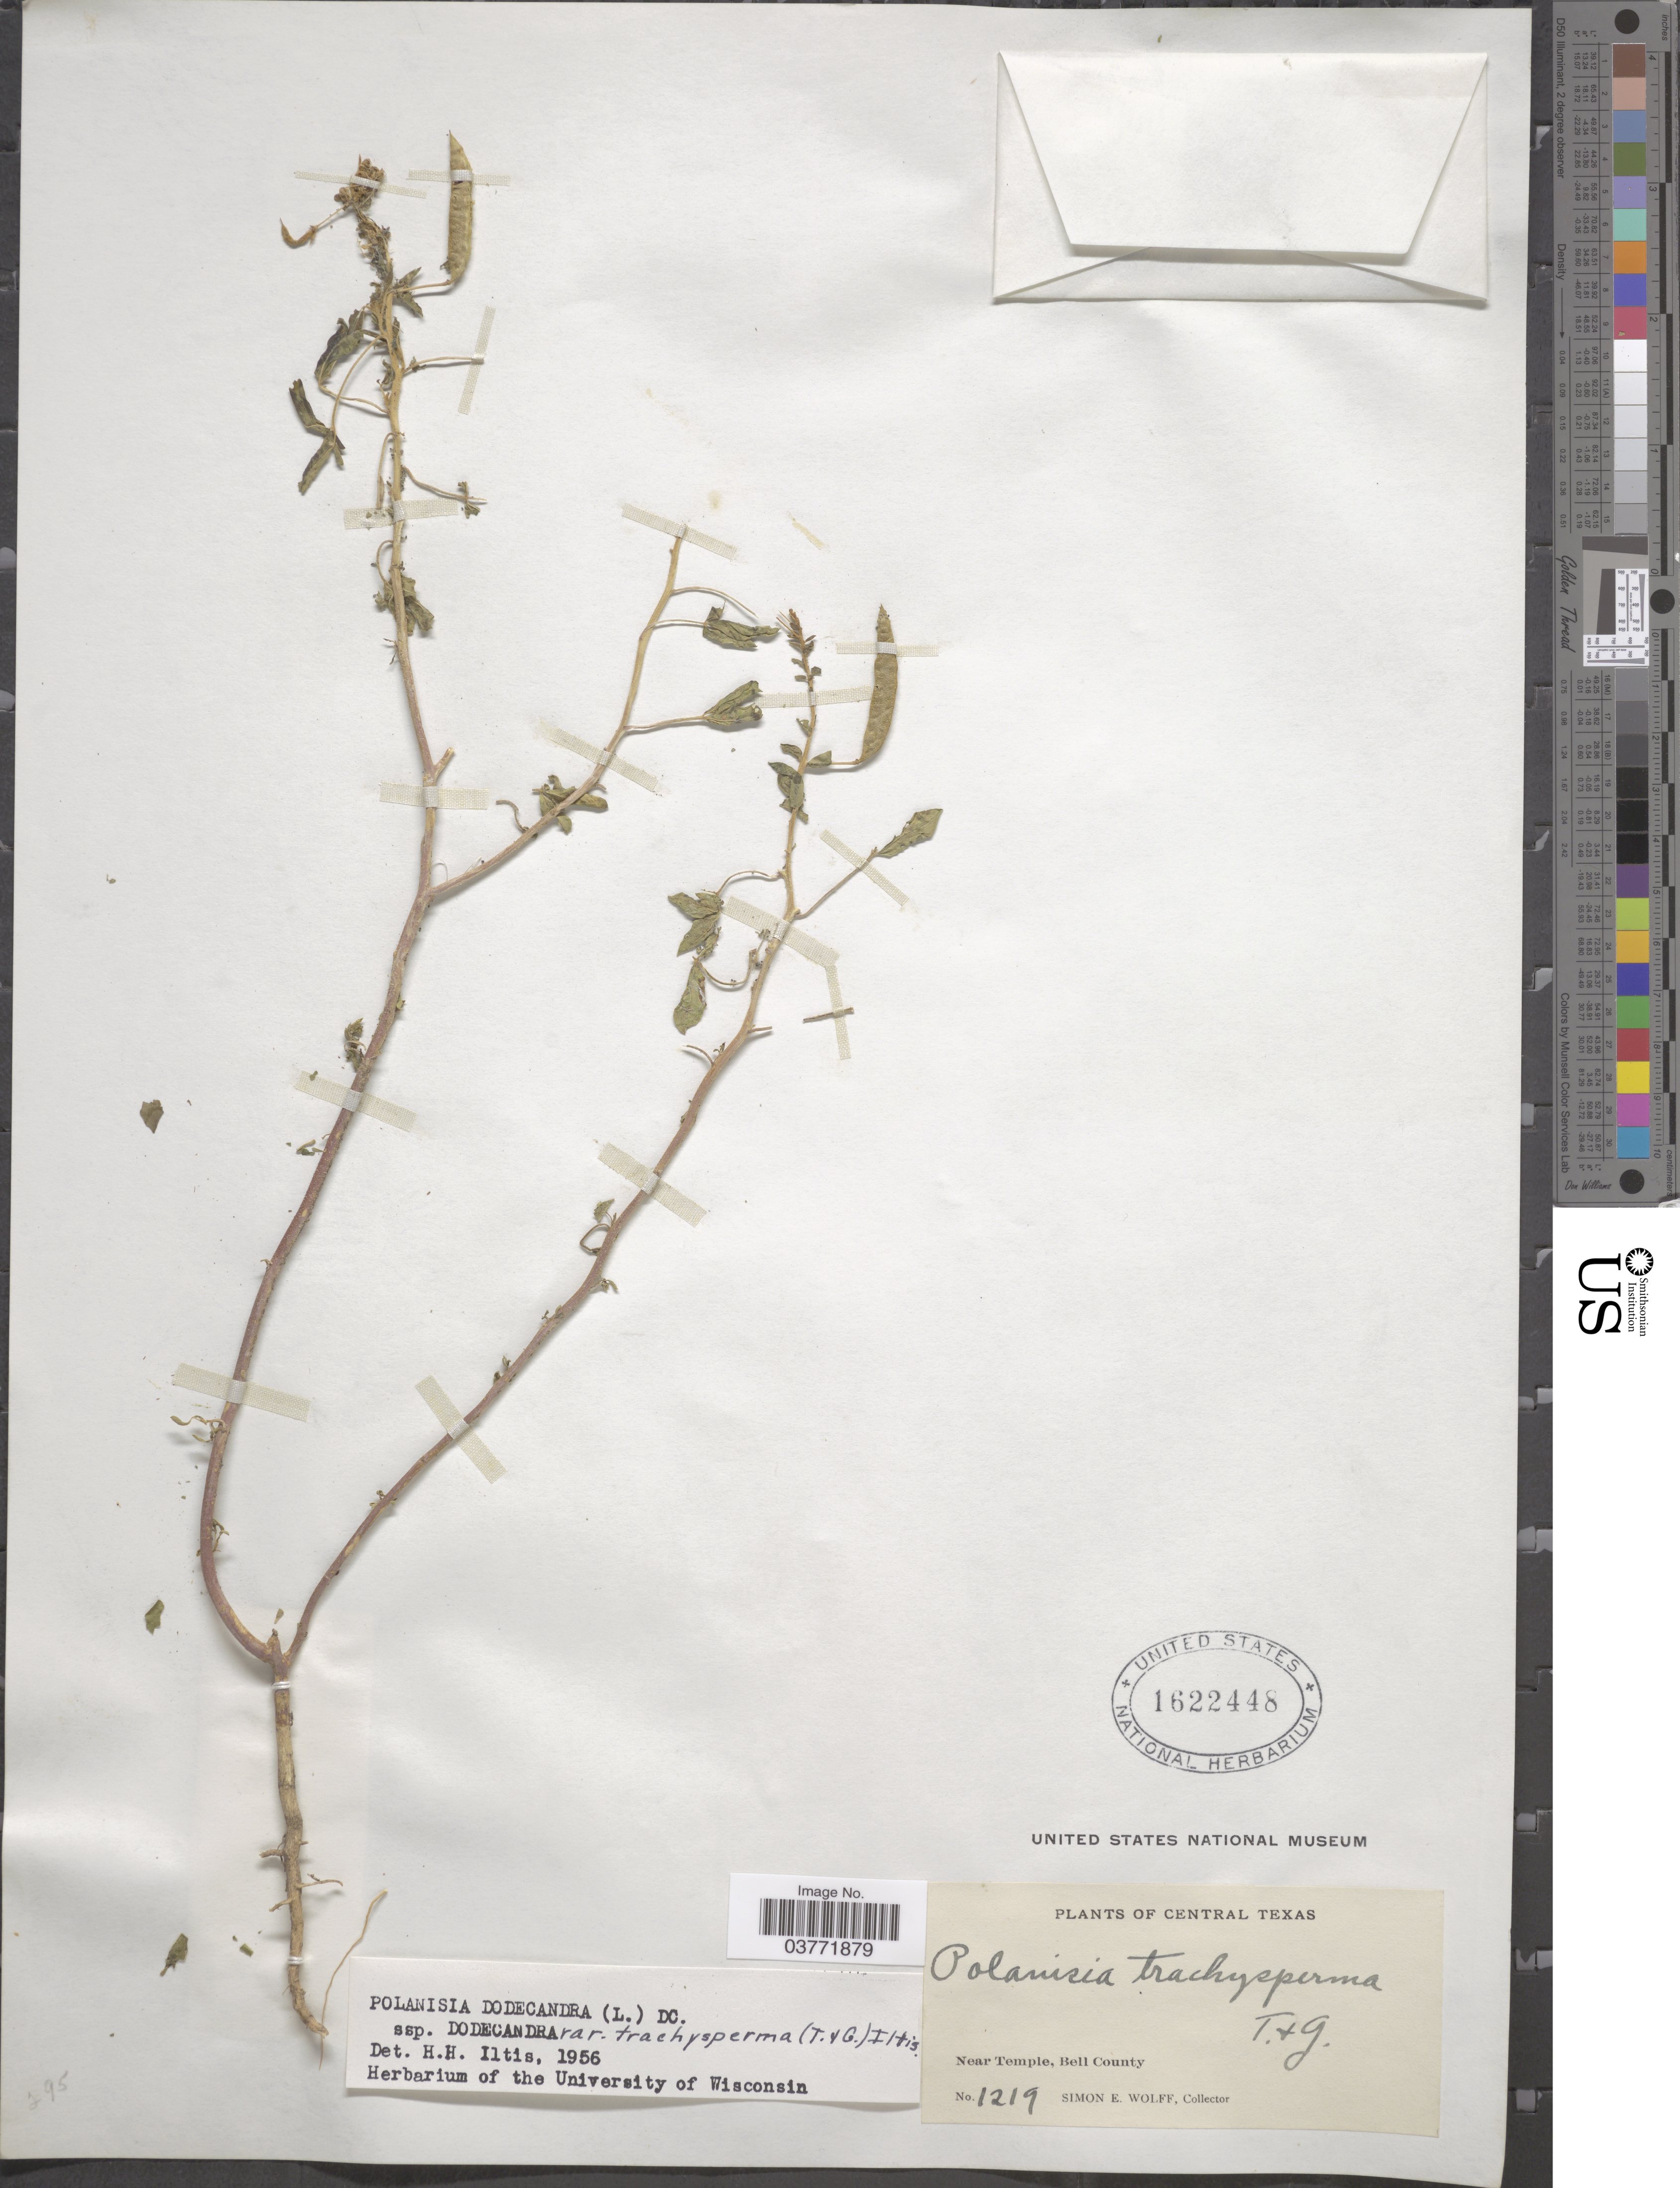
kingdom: Plantae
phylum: Tracheophyta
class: Magnoliopsida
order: Brassicales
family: Cleomaceae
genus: Polanisia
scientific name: Polanisia trachysperma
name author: Torr. & A. Gray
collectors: S. E. Wolff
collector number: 1219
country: United States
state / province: Texas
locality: Central Texas. Near Temple, Bell County.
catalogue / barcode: US 1622448